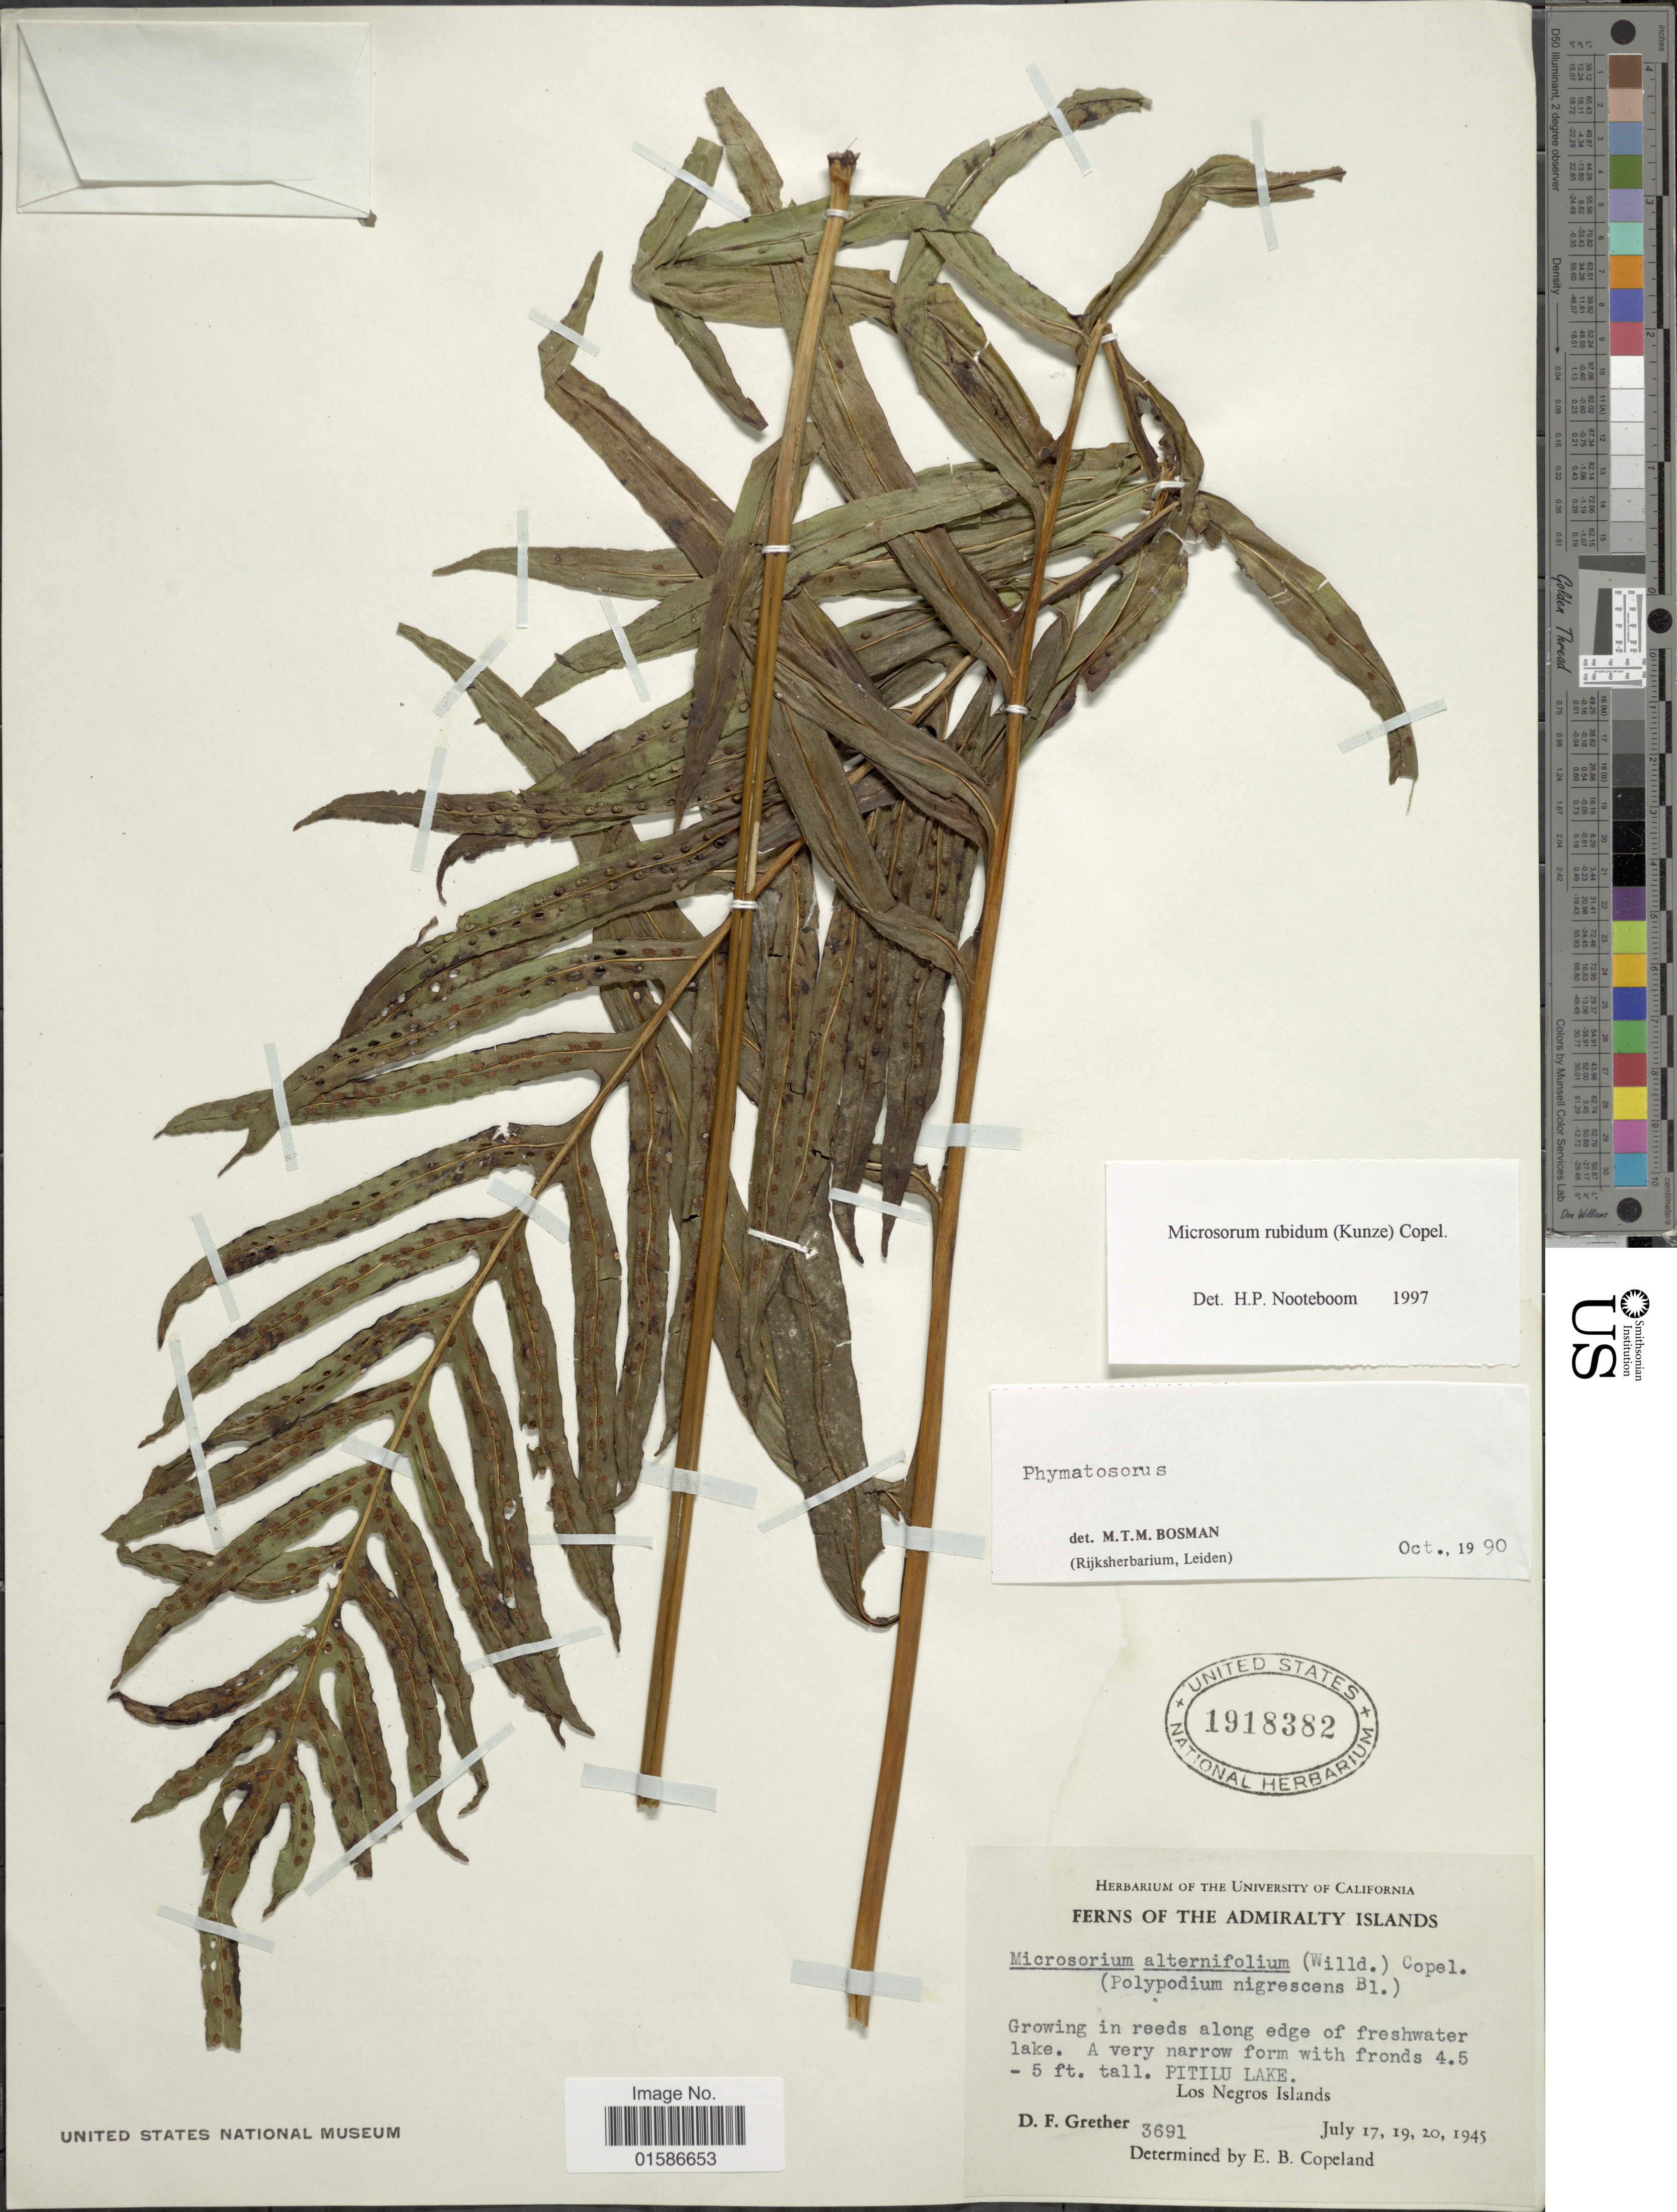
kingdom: Plantae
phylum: Tracheophyta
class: Polypodiopsida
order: Polypodiales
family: Polypodiaceae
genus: Microsorum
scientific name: Microsorum rubidum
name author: (Kunze) Copel.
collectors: D. F. Grether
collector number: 3691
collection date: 1945-07-17/1945-07-20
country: Papua New Guinea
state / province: Manus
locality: The Admiralty Islands, Pitilu Lake, Los Negros Islands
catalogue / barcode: US 1918382